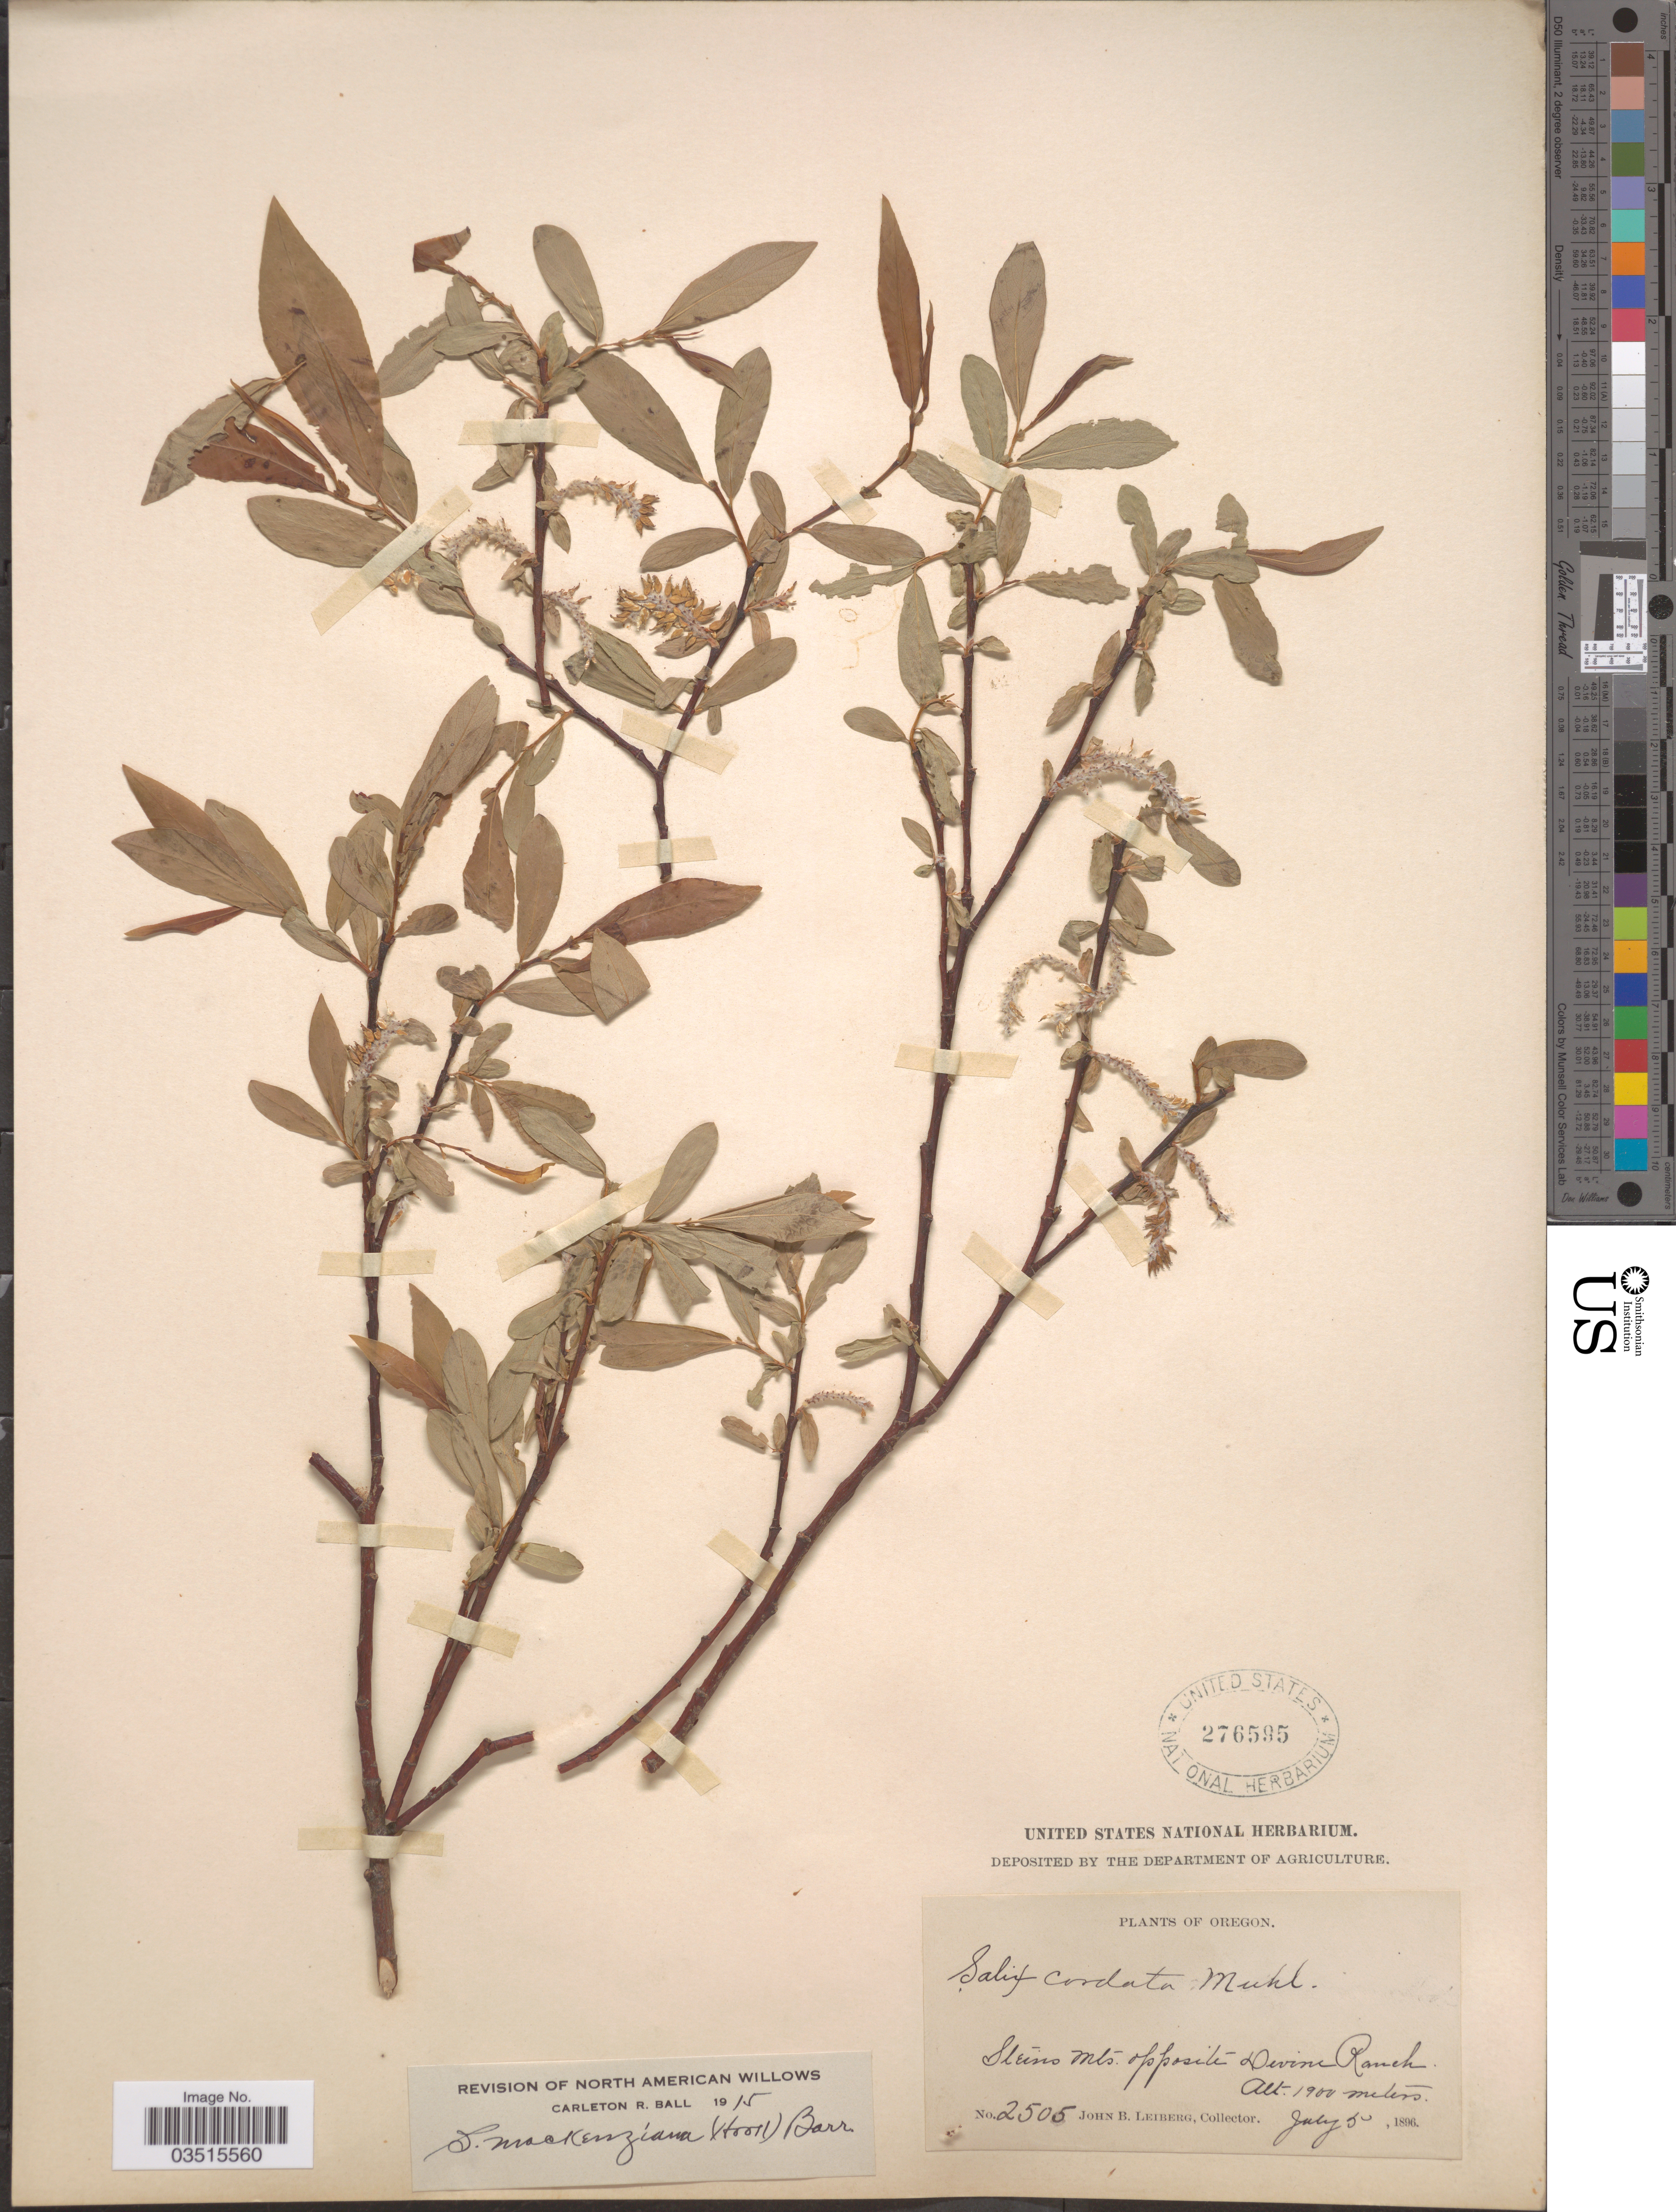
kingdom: Plantae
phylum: Tracheophyta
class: Magnoliopsida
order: Malpighiales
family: Salicaceae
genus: Salix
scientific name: Salix mackenziana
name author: (Hook.) Barratt ex Hook.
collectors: J. B. Leiberg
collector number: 2505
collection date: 1896-07-05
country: United States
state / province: Oregon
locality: Steins Mts. opposite Devine Ranch.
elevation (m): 1900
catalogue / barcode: US 276595